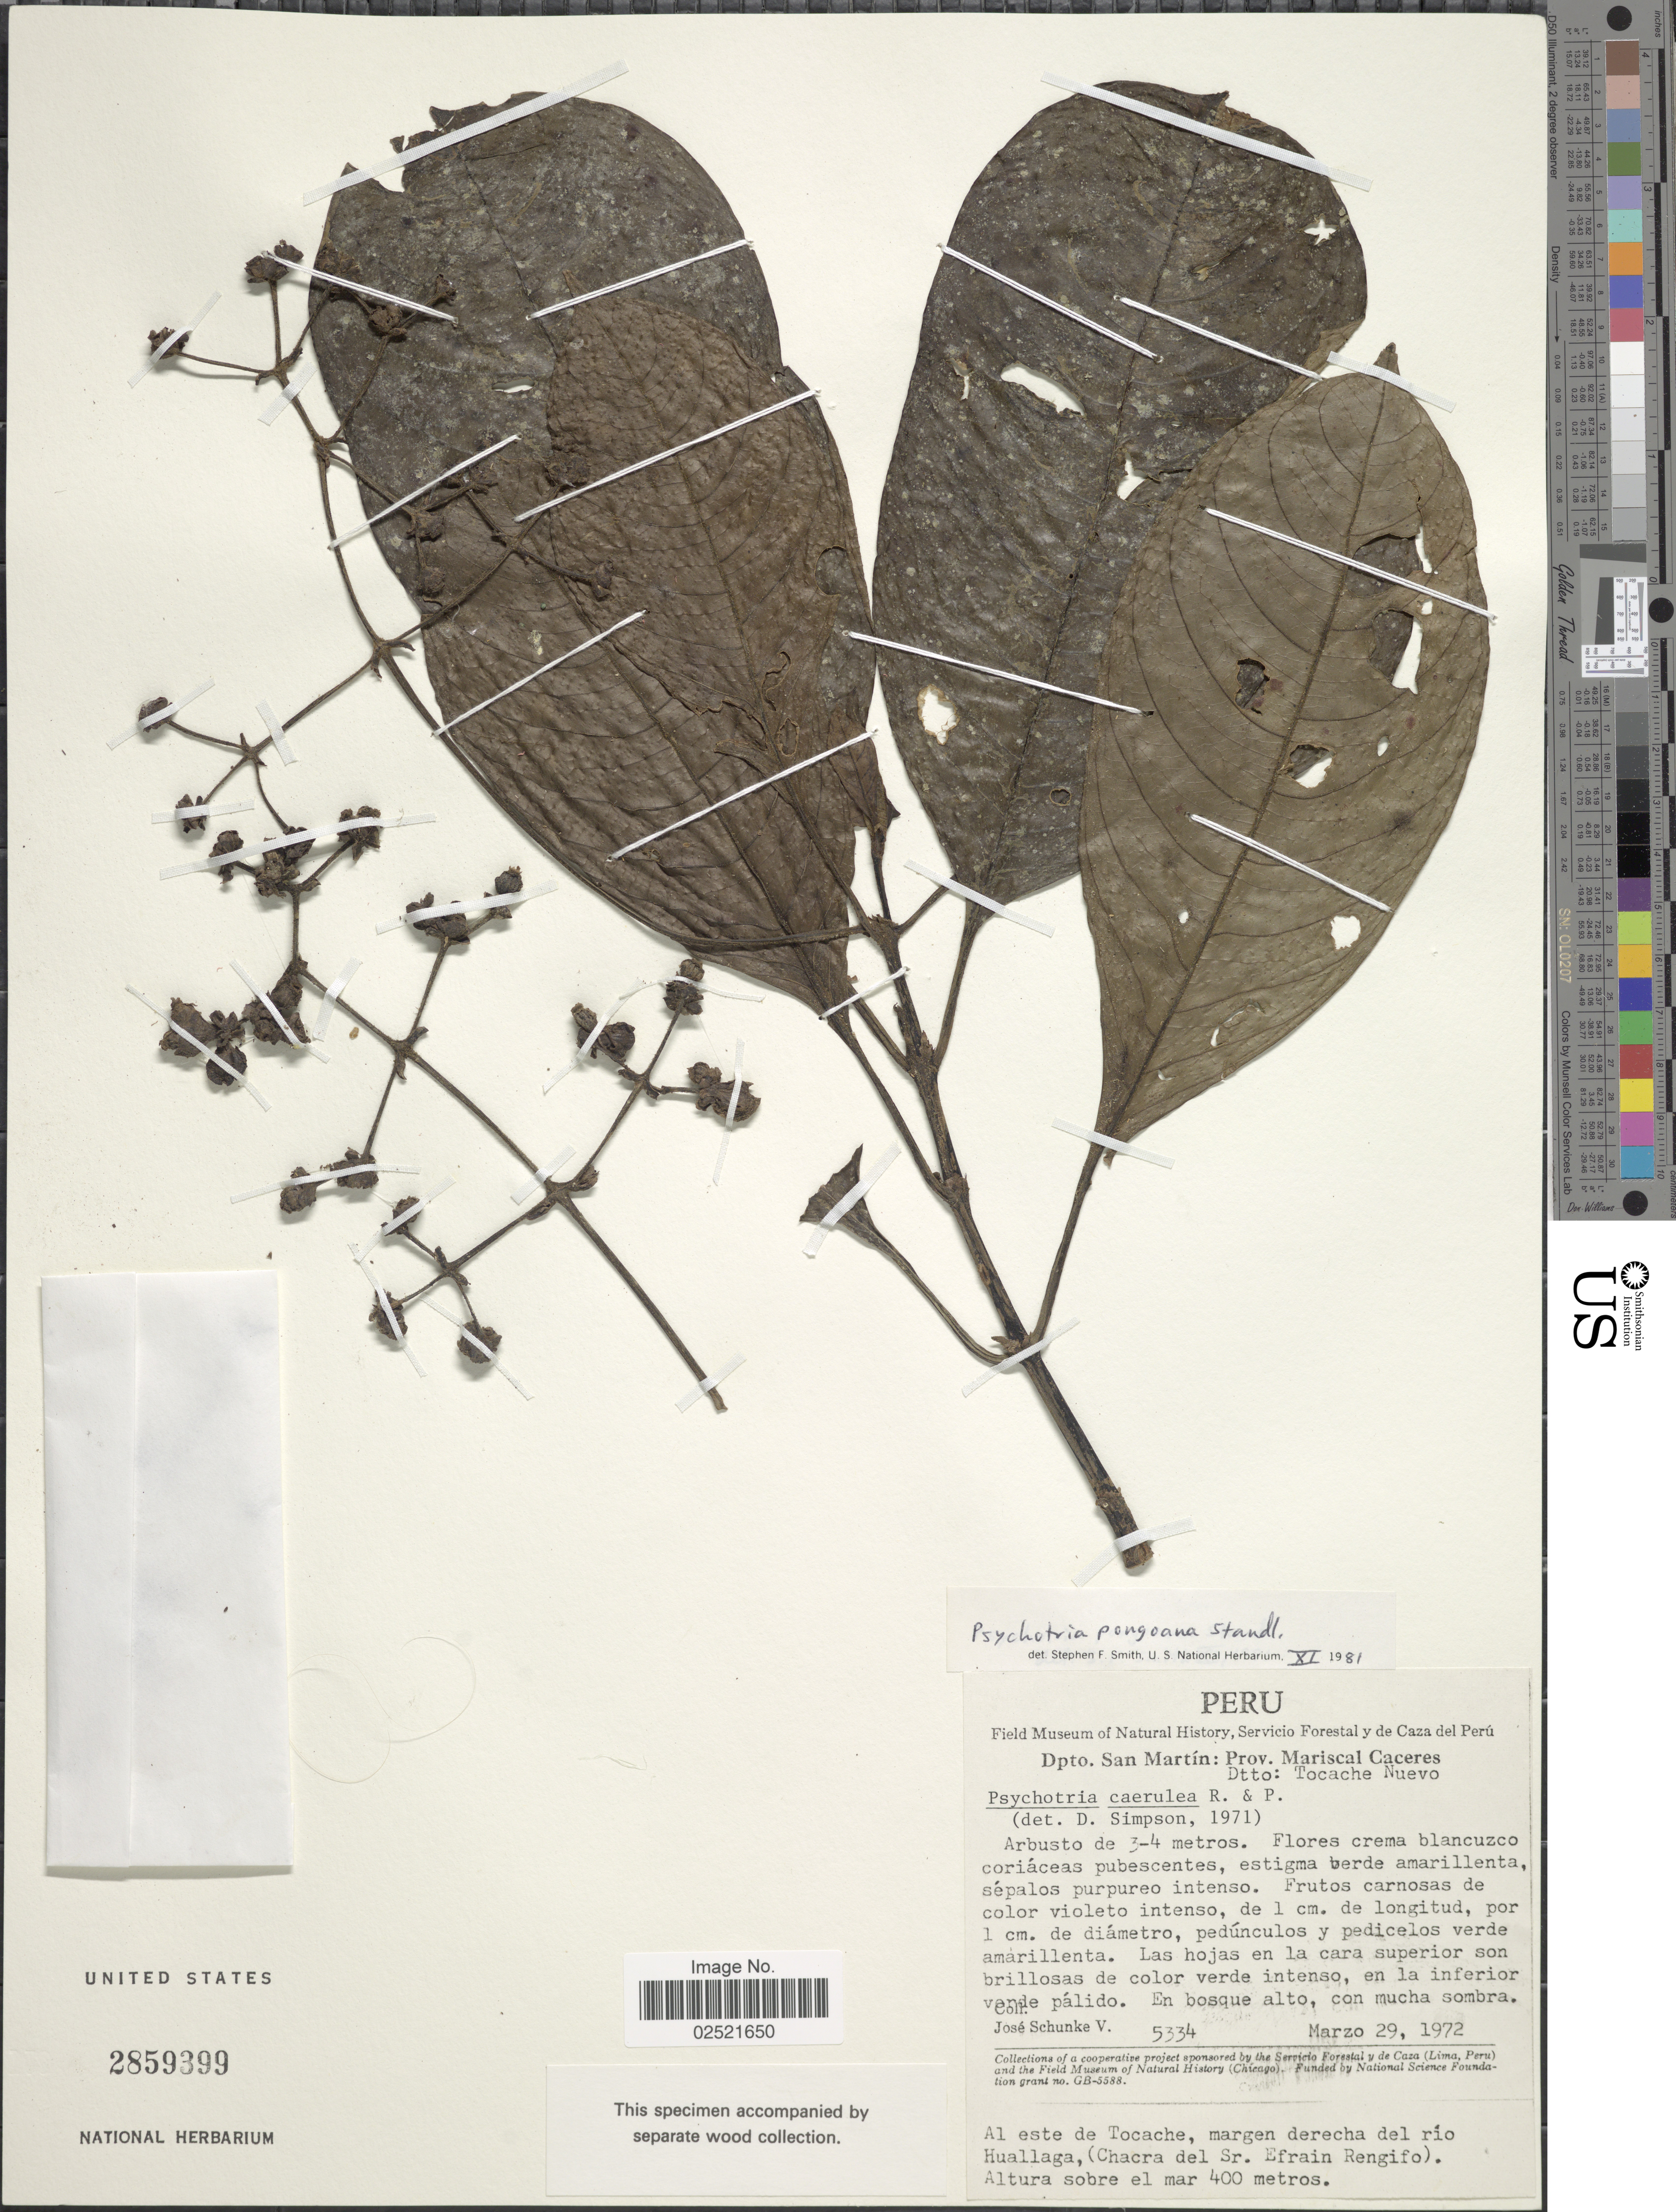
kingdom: Plantae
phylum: Tracheophyta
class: Magnoliopsida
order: Gentianales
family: Rubiaceae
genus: Psychotria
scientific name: Psychotria pongoana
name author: Standl.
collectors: J. Schunke Vigo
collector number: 5334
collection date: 1972-03-29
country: Peru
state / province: San Martín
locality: Prov. Mariscal Caceres, Dtto. Tocache Nuevo, al este de Tocache, margen derecha del Rio Huallaga, Chacra del Sr. Efrain Rengifo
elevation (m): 400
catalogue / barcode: US 2859399